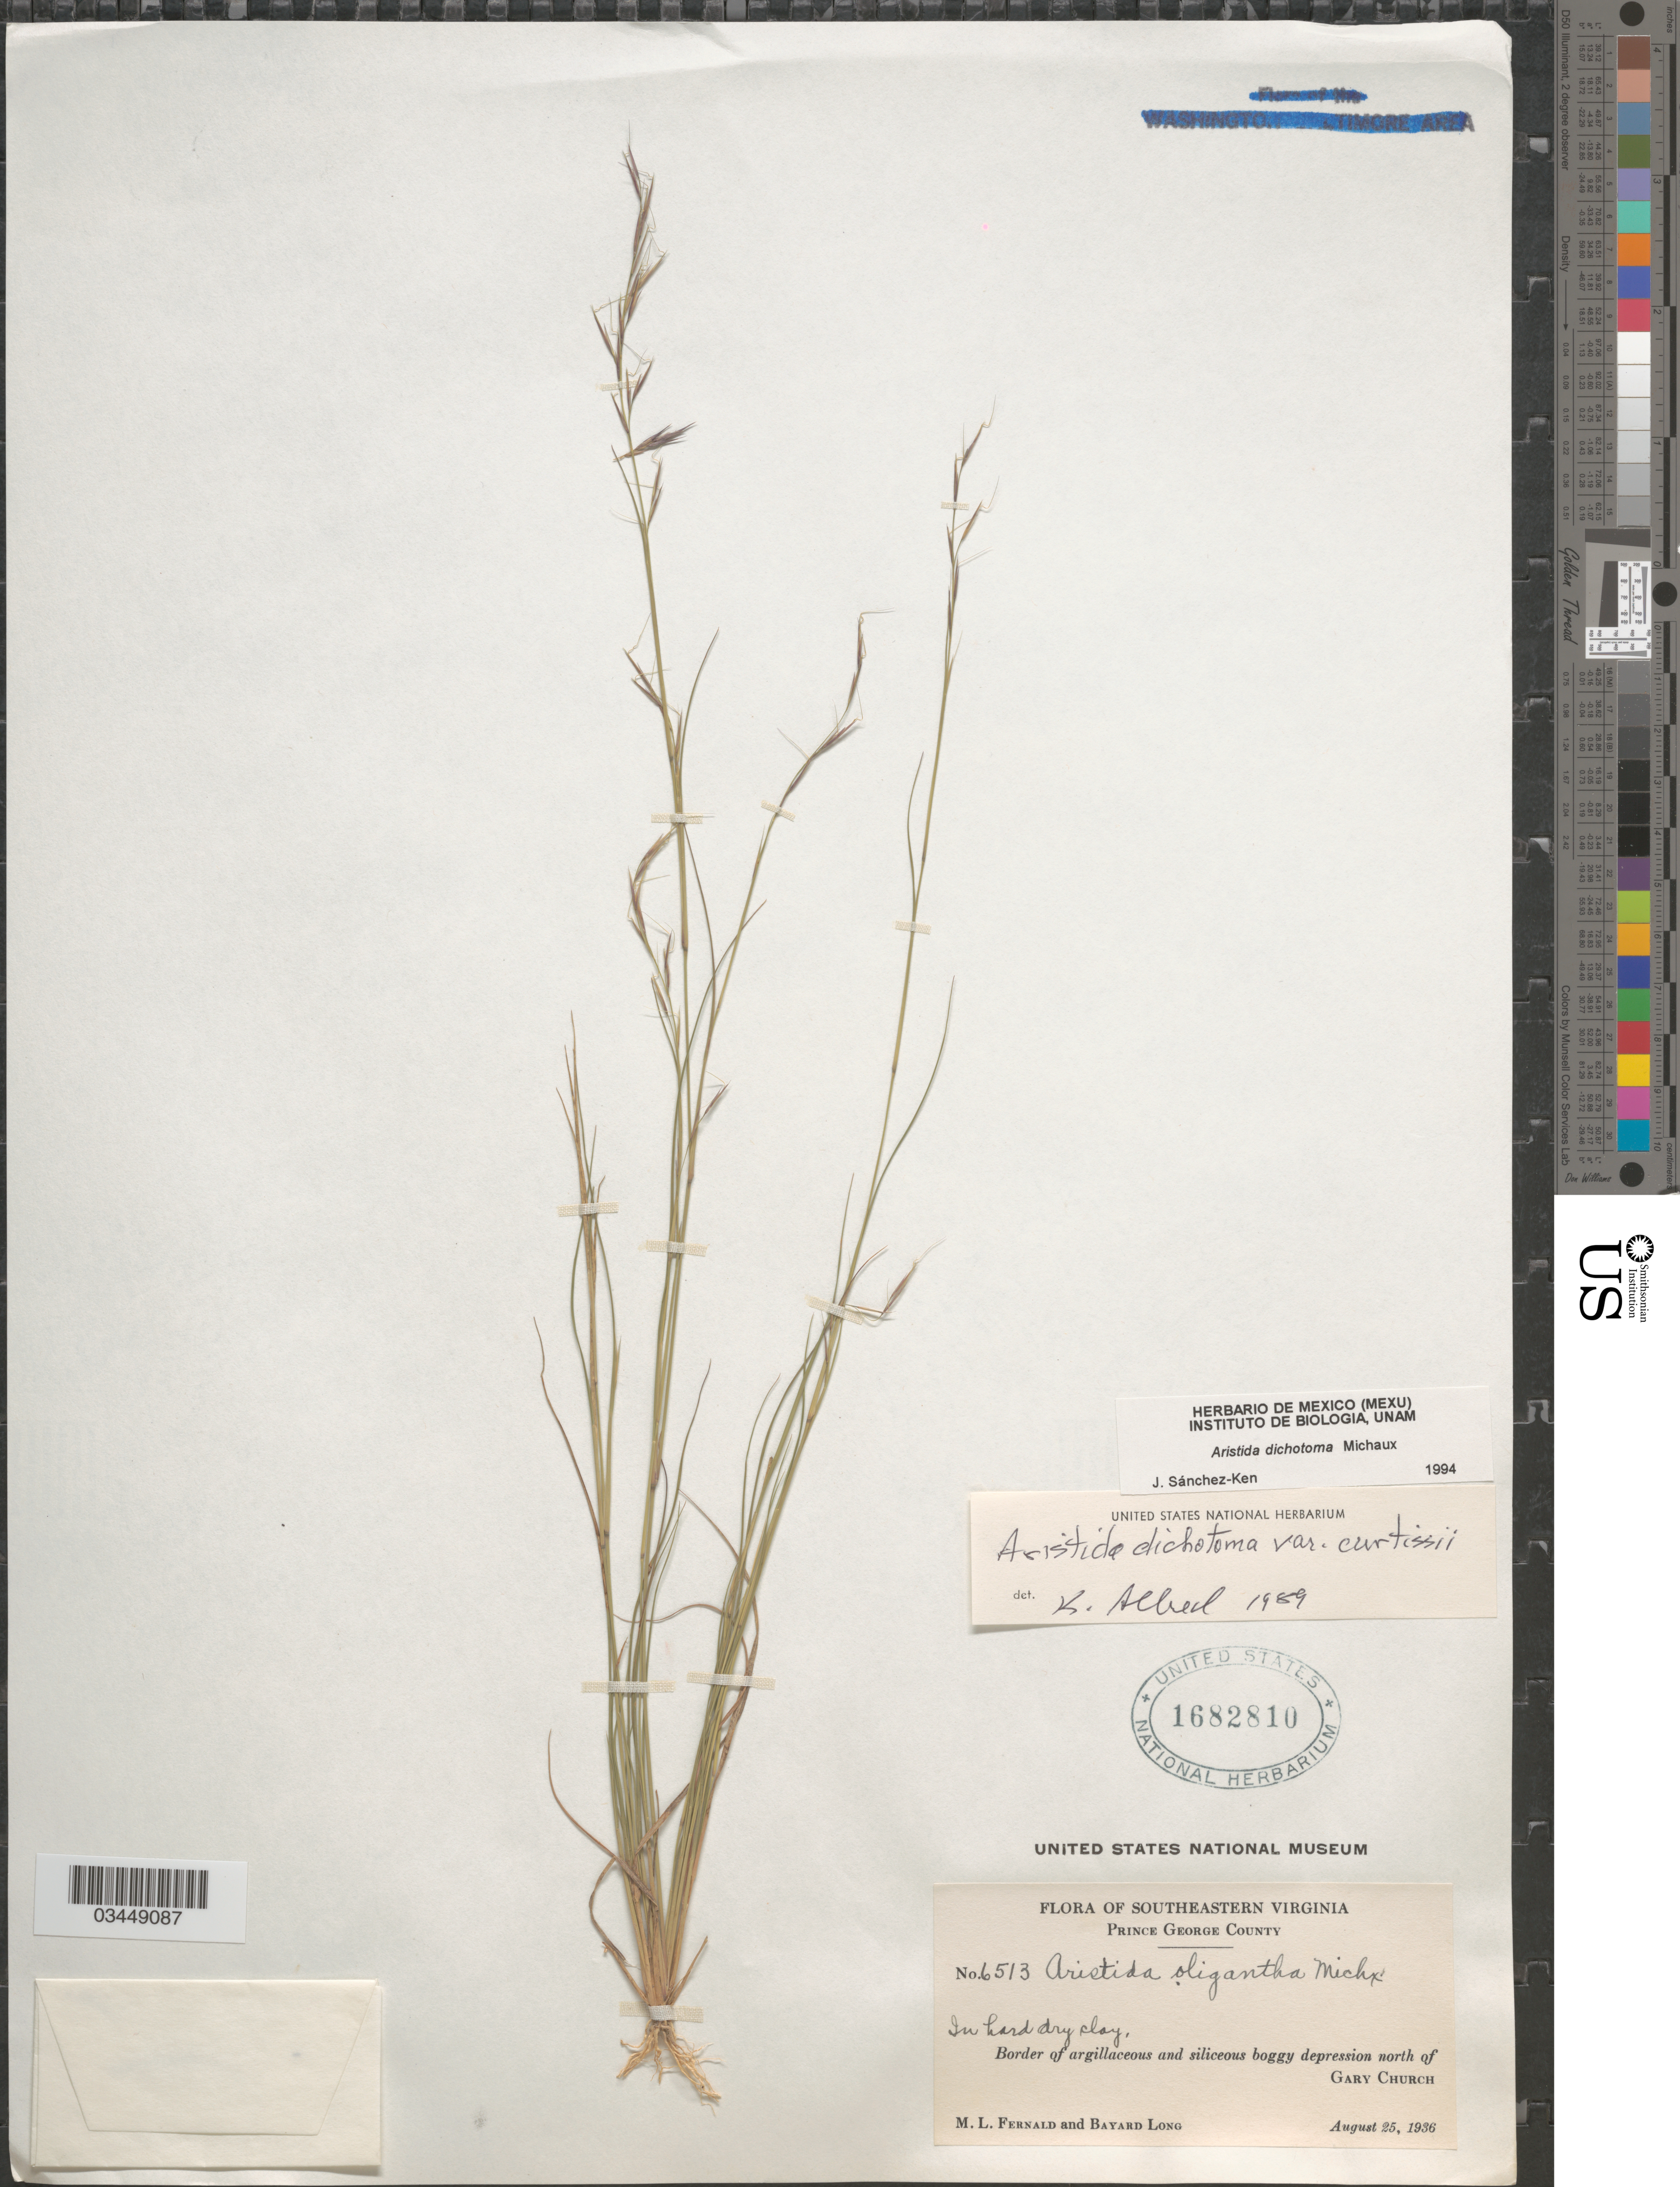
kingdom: Plantae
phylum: Tracheophyta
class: Liliopsida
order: Poales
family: Poaceae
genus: Aristida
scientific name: Aristida dichotoma var. dichotoma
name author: Michx.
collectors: M. L. Fernald & B. Long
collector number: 6513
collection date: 1936-08-25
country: United States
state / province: Virginia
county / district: Prince George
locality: Southeastern Virginia. Prince George County. North of Gary Church.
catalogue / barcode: US 1682810